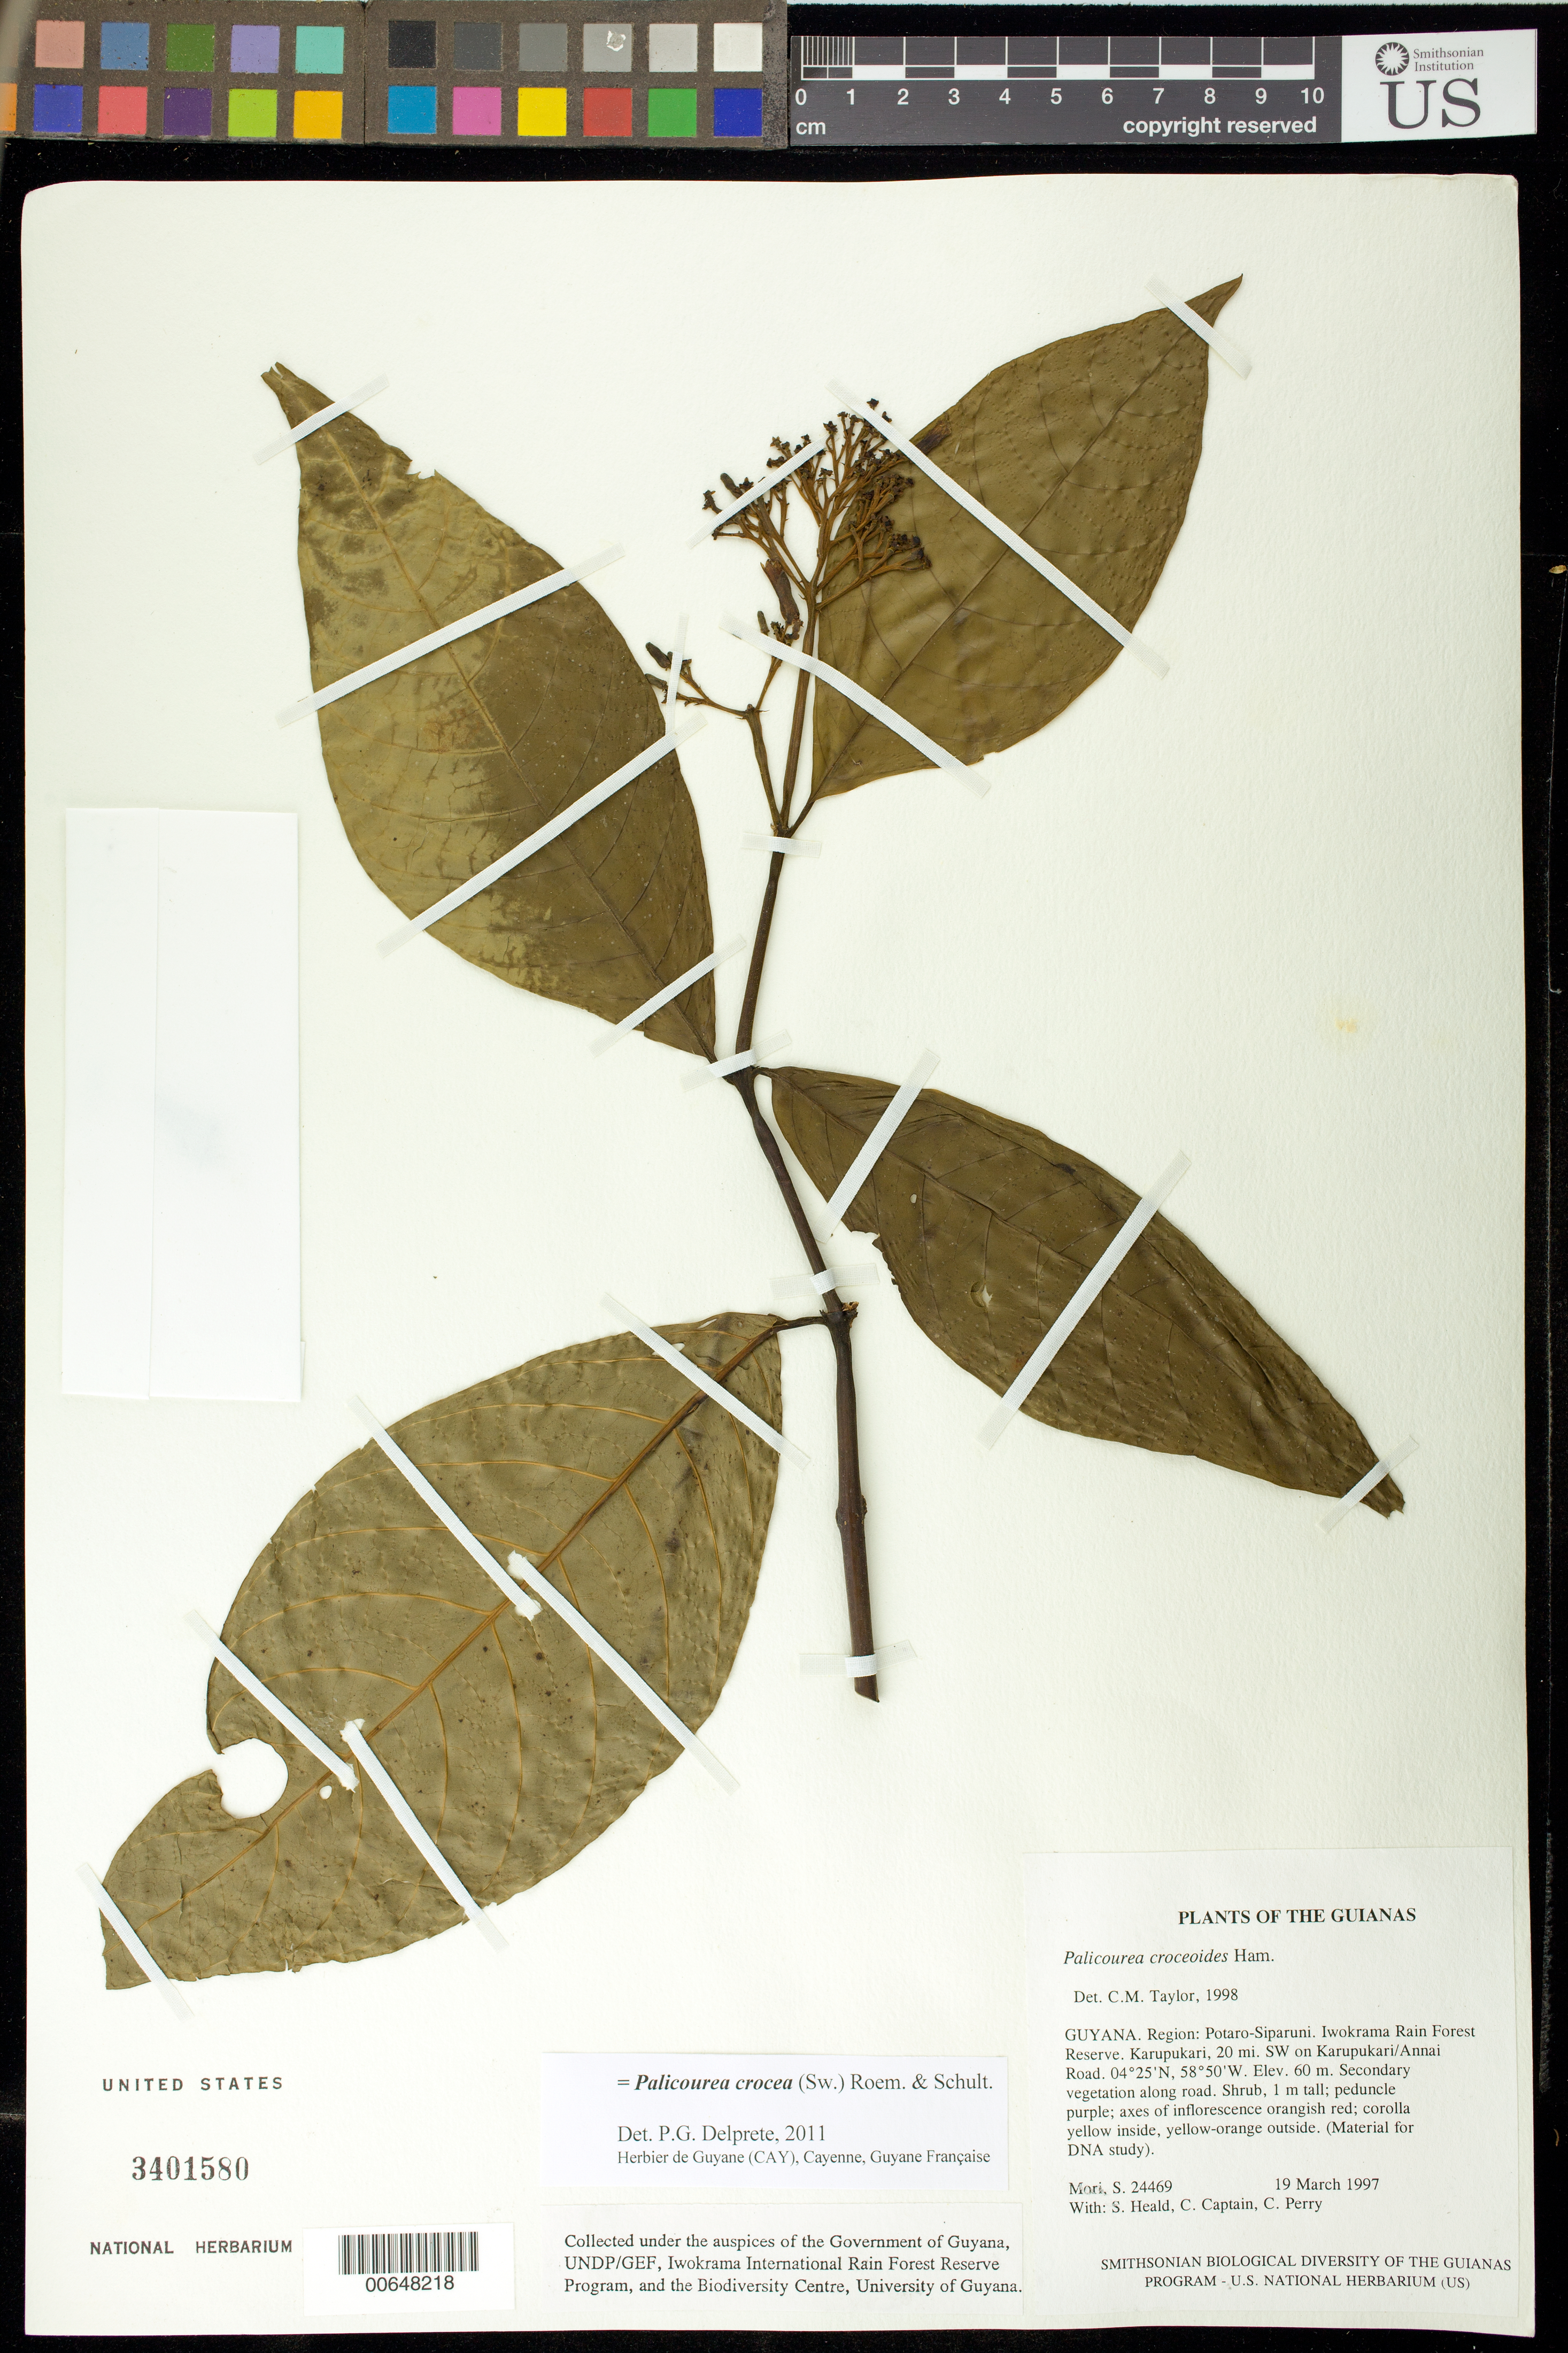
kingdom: Plantae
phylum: Tracheophyta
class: Magnoliopsida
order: Gentianales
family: Rubiaceae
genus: Palicourea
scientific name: Palicourea crocea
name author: (Sw.) Schult.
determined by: Delprete, P. G., Herb. de Guyane Cay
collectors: S. Mori, S. Heald, C. Captain & C. Perry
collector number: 24469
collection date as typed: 19 March 1997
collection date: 1997-03-19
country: Guyana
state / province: Potaro-Siparuni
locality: Iwokrama Rain Forest Reserve. Karupukari, 20 mi. SW on Karupukari/Annai Road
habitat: Secondary vegetation along road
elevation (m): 60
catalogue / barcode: US 3401580